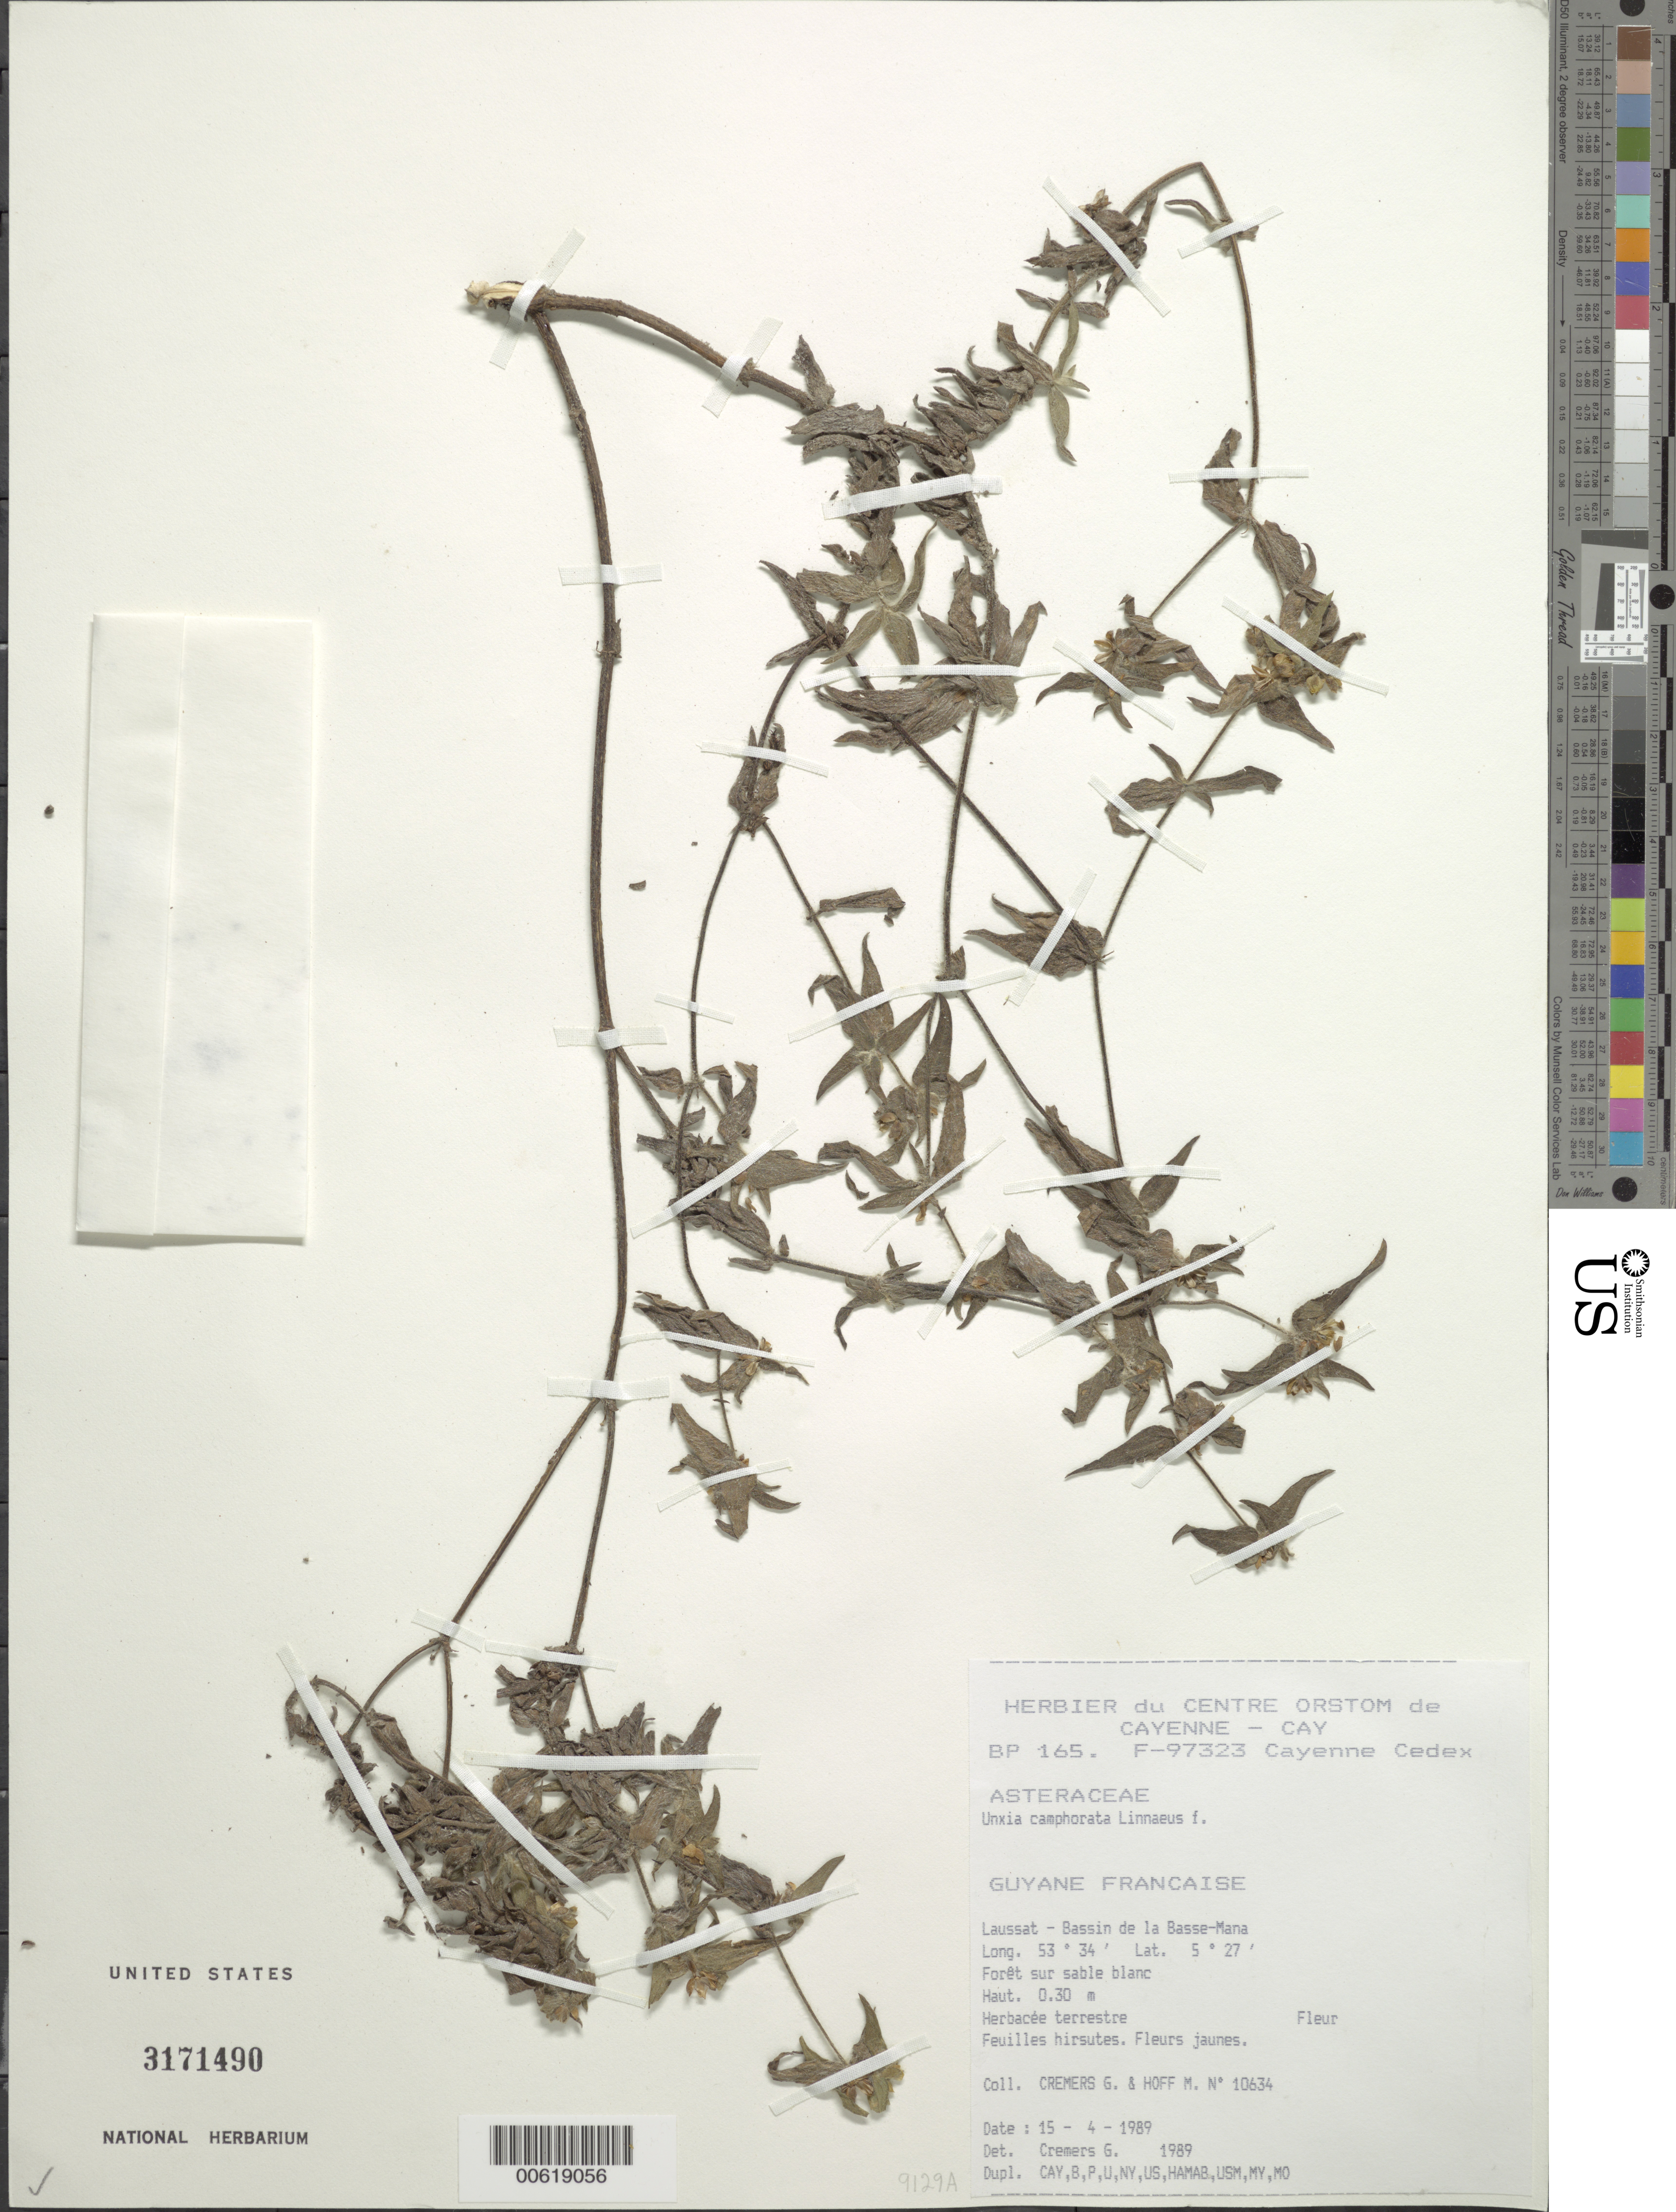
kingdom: Plantae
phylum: Tracheophyta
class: Magnoliopsida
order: Asterales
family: Asteraceae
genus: Unxia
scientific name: Unxia camphorata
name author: L. f.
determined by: Cremers, Georges A.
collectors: G. Cremers & M. Hoff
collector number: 10634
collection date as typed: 15-Apr-89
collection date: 1989-04-15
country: French Guiana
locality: Laussat, Bassin de la Basse-Mana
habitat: Foret sur sable blanc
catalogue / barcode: US 3171490